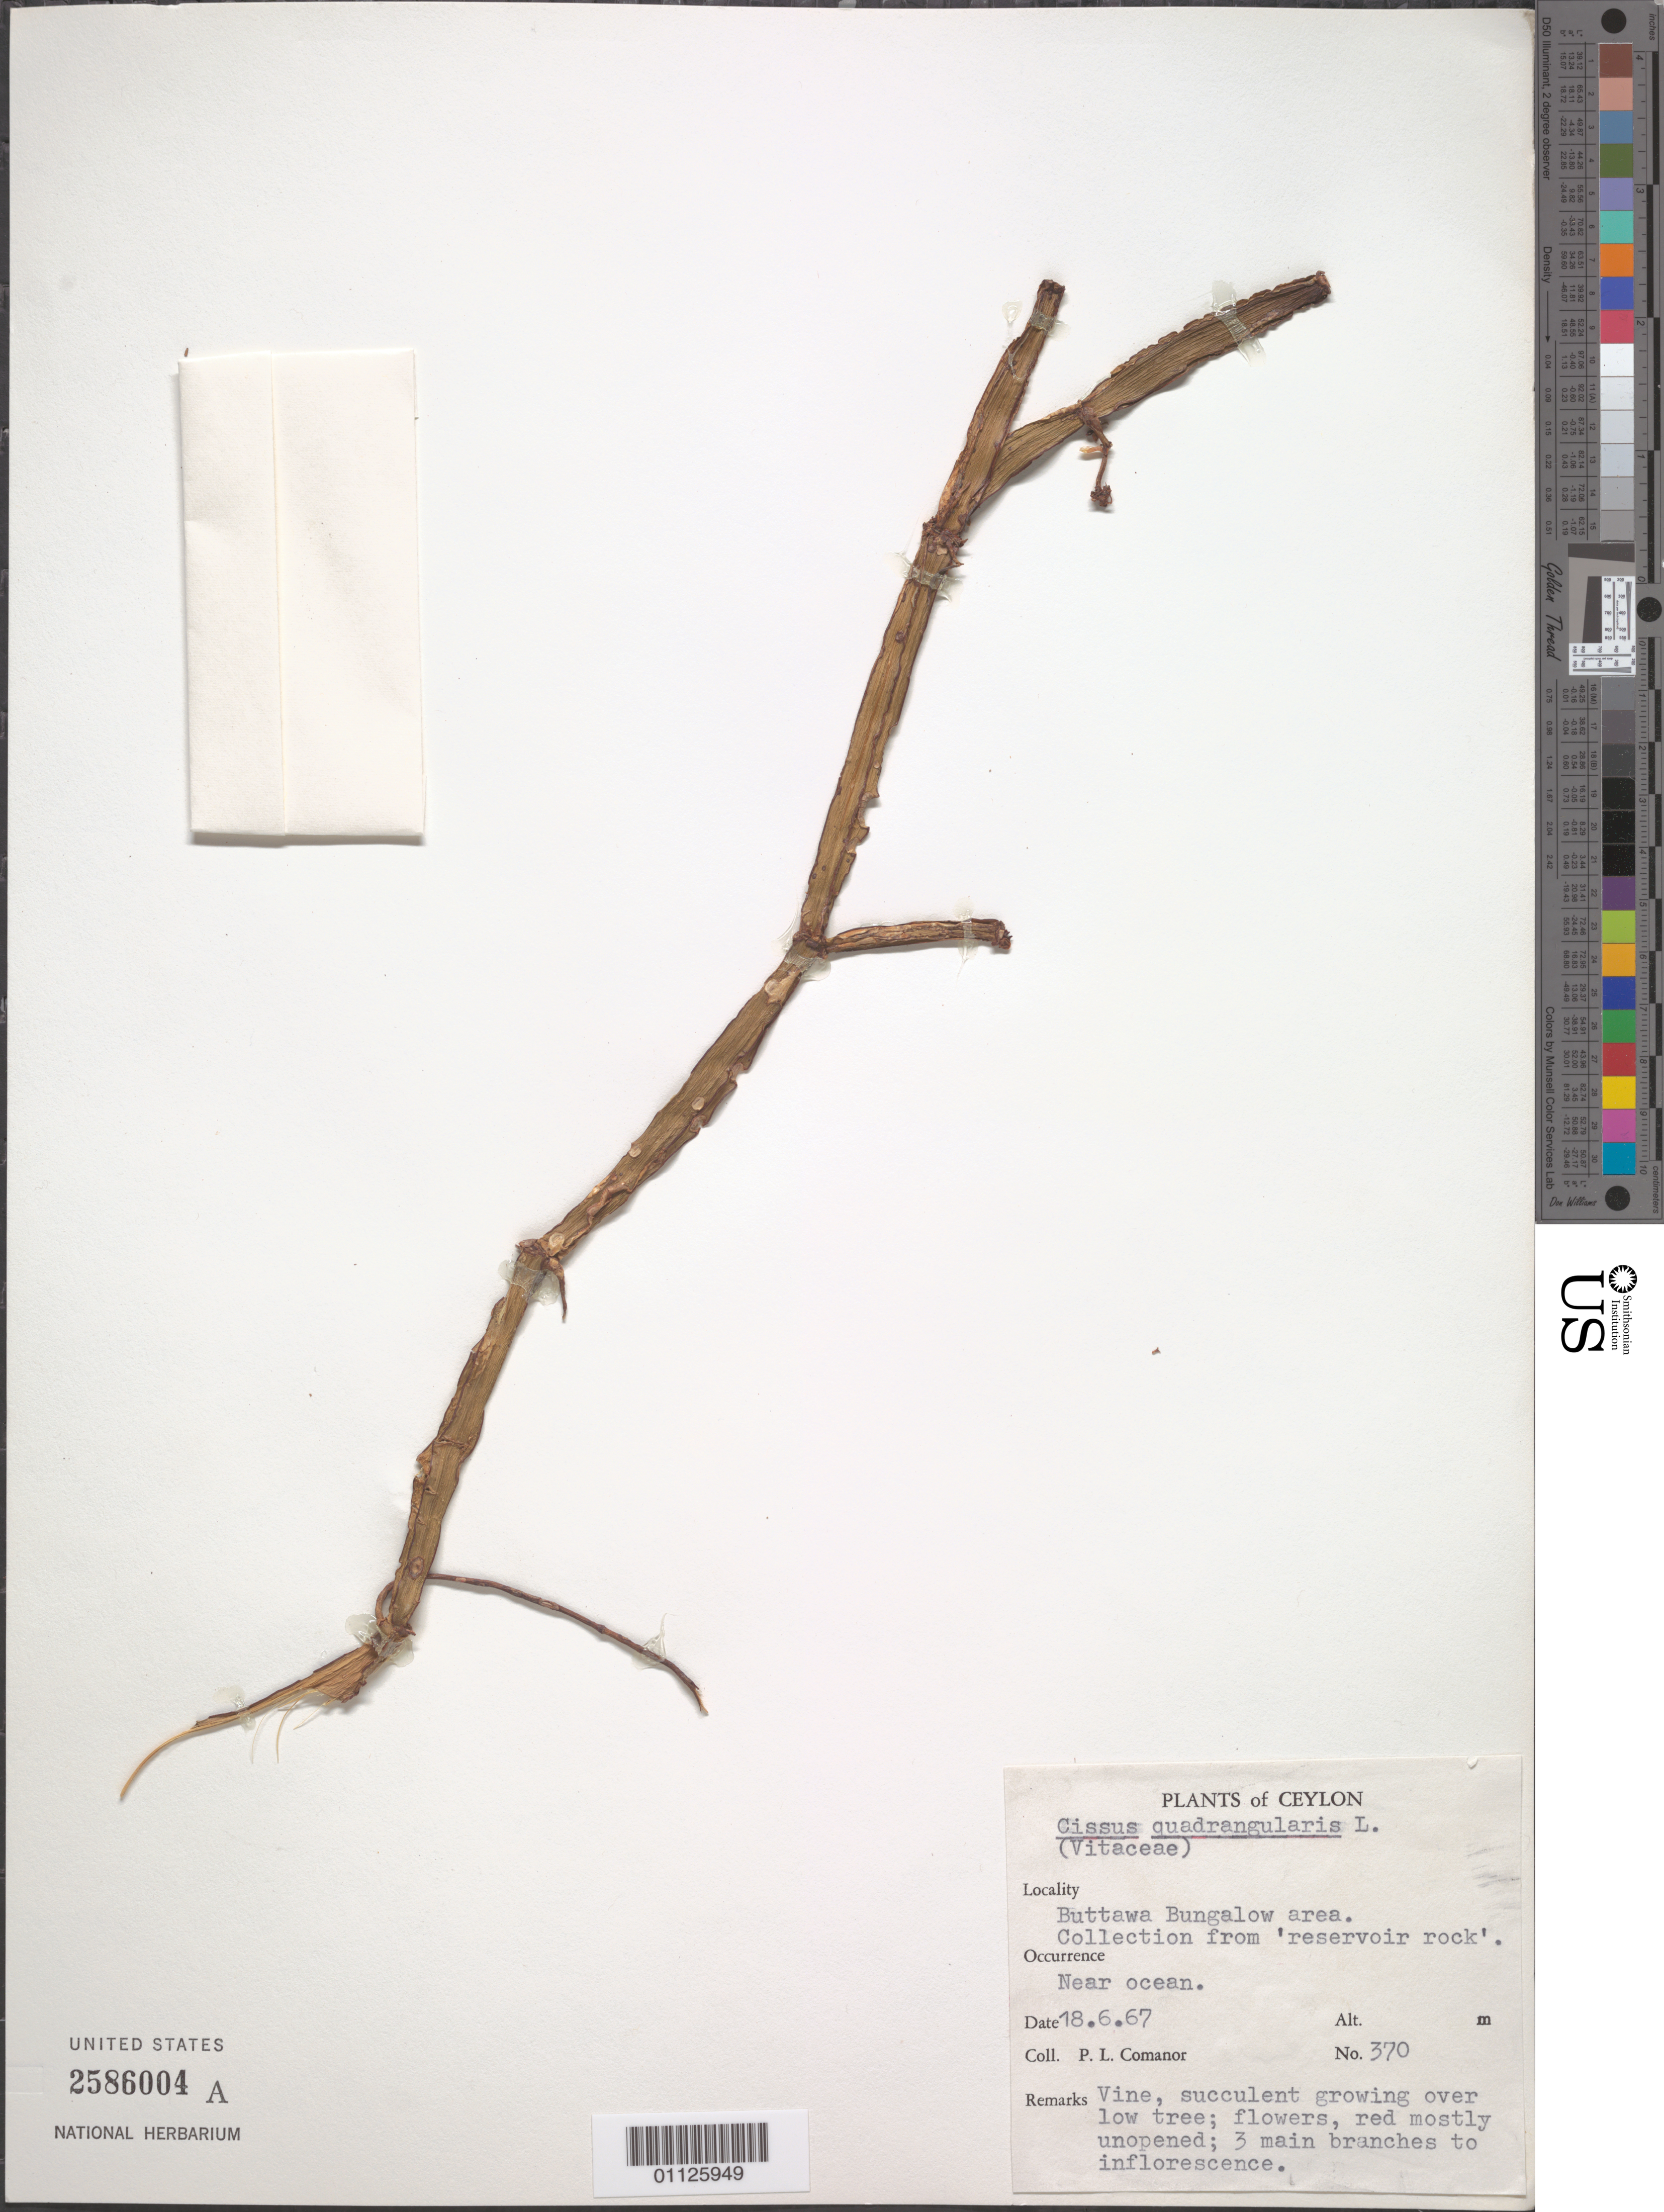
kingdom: Plantae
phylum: Tracheophyta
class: Magnoliopsida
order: Vitales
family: Vitaceae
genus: Cissus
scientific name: Cissus quadrangularis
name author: L.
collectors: P. Comanor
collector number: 370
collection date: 1967-06-18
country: Sri Lanka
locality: Buttawa Bungalow area. Near ocean.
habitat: Vine, succulent growing over low tree.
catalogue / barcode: US 2586004